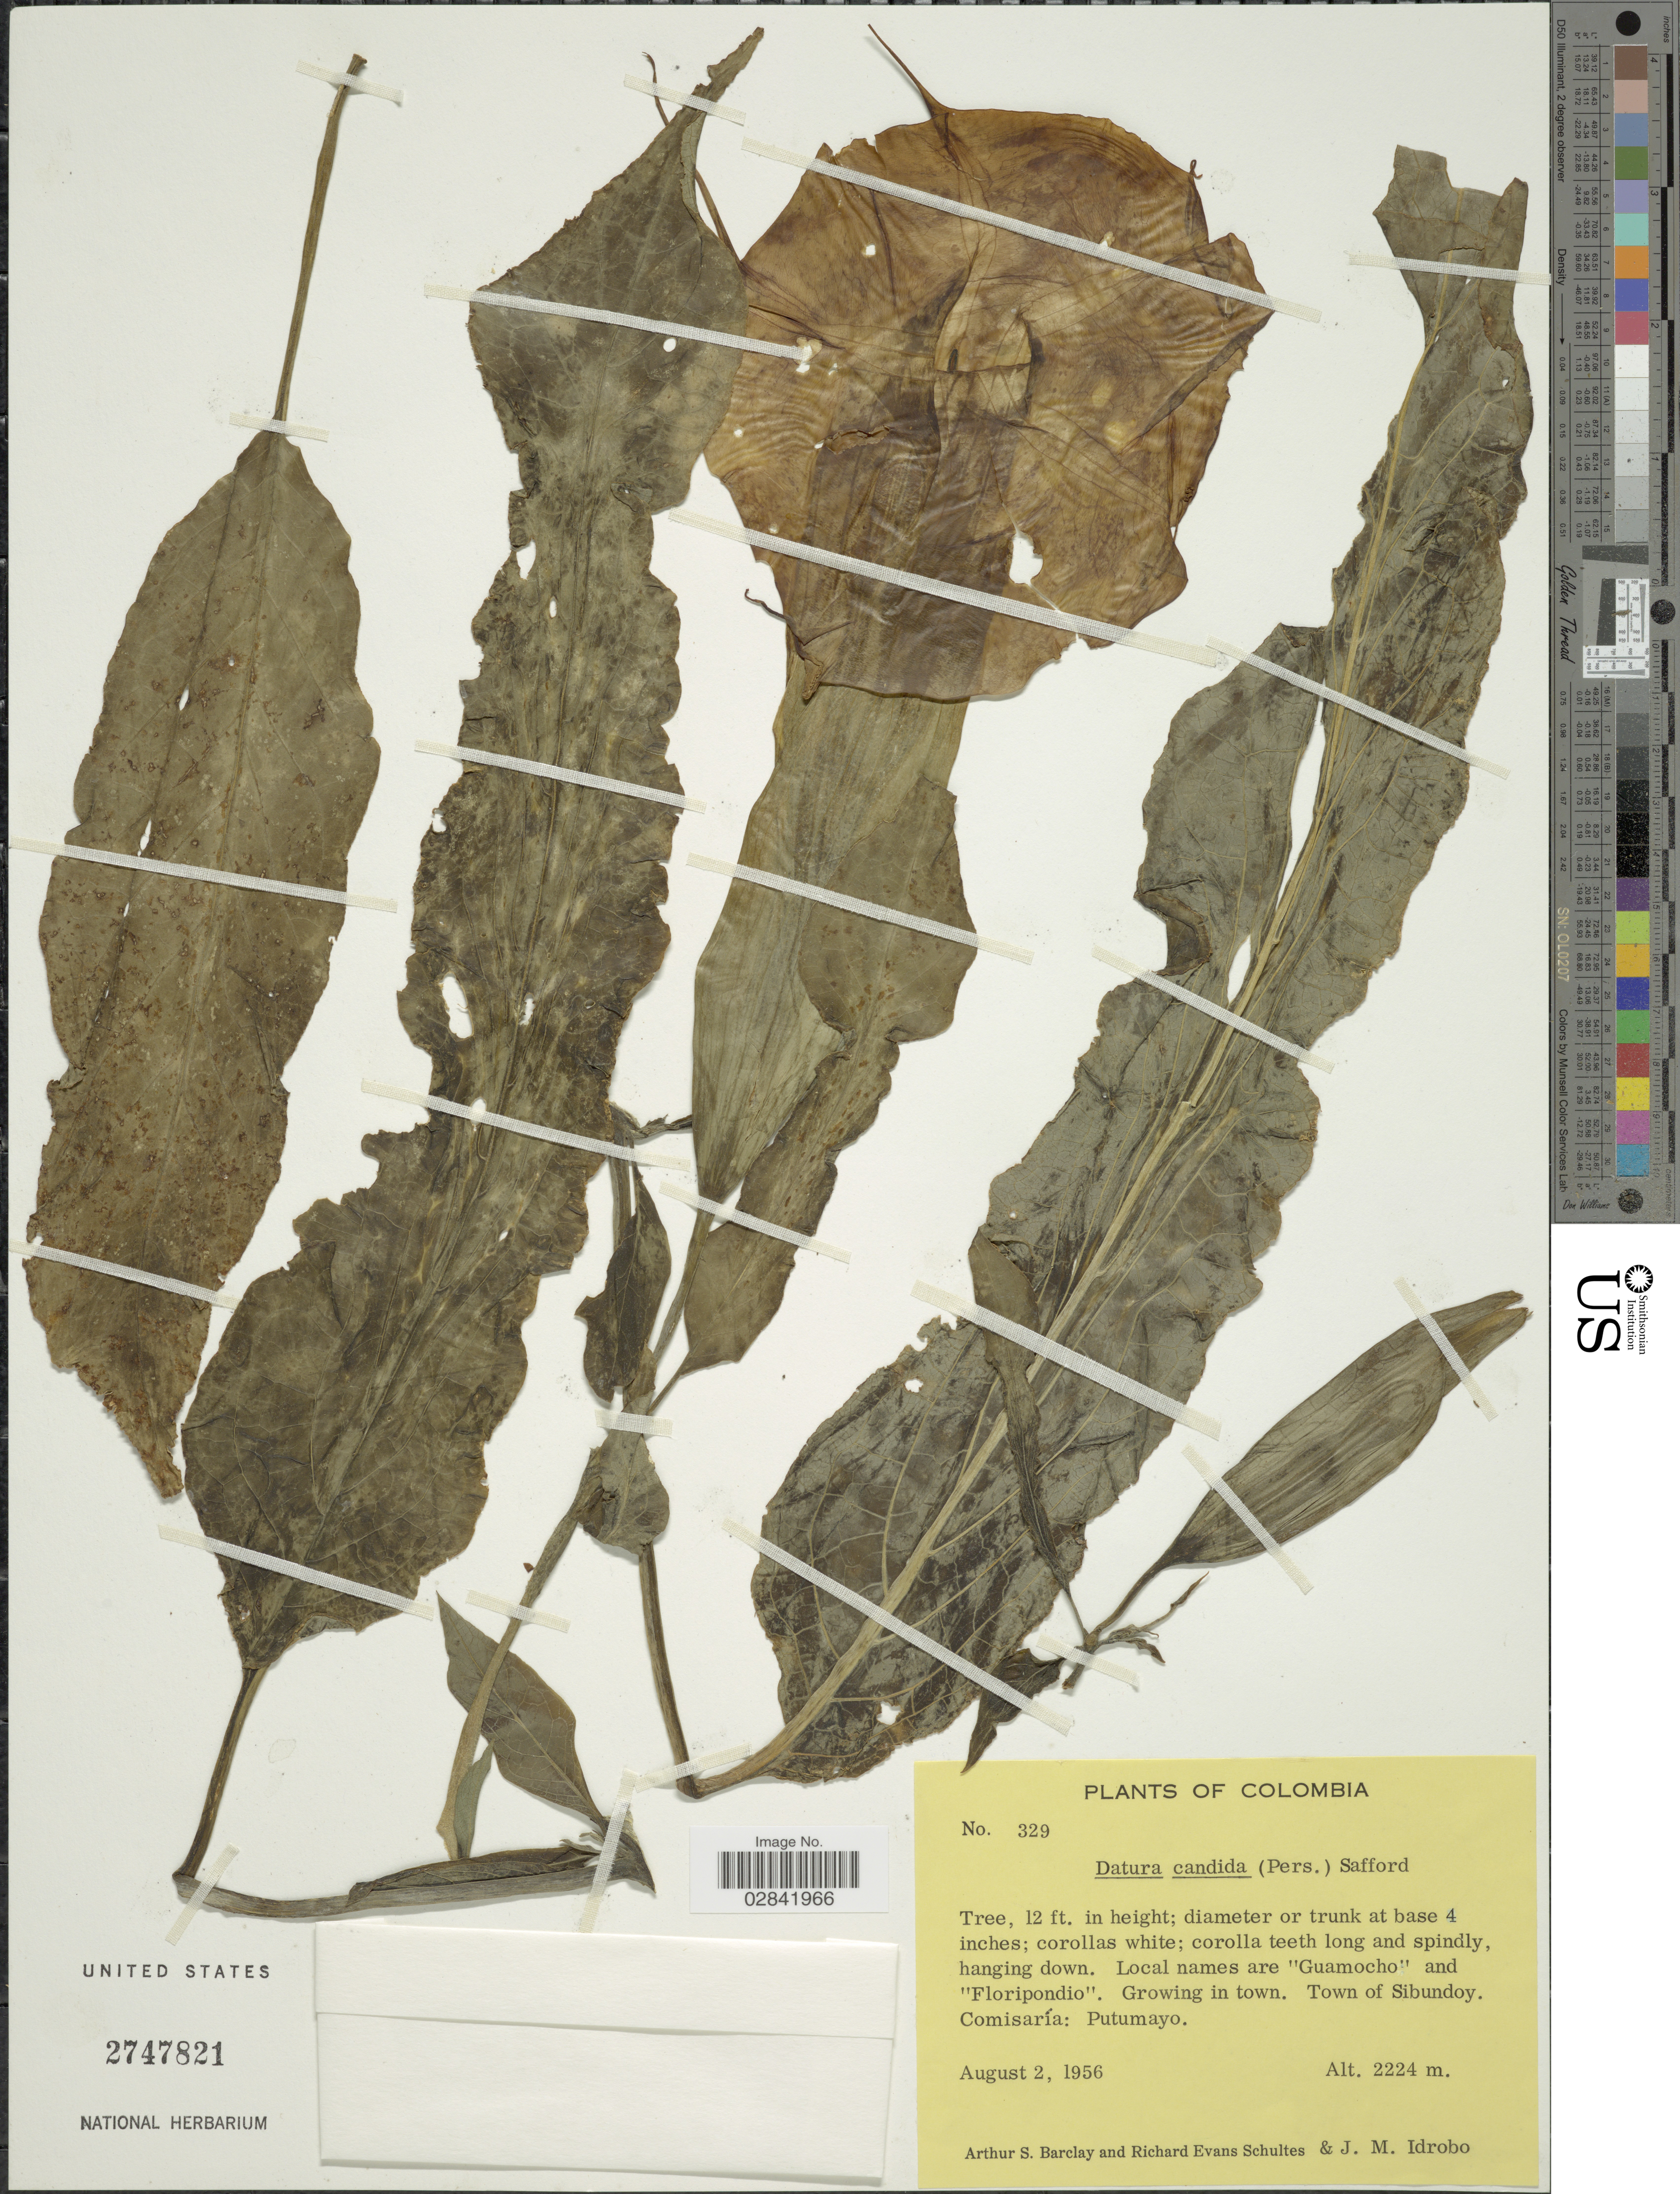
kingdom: Plantae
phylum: Tracheophyta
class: Magnoliopsida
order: Solanales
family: Solanaceae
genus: Brugmansia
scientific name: Brugmansia x candida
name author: Pers.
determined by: (US) Smithsonian Institution - National Museum of Natural History - Department of Botany (UNITED STATES)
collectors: A. S. Barclay, R. E. Schultes & J. M. Idrobo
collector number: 329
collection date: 1956-08-02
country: Colombia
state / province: Putumayo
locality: Town of Sibundoy. Comisaría: Putumayo.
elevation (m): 2224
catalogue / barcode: US 2747821